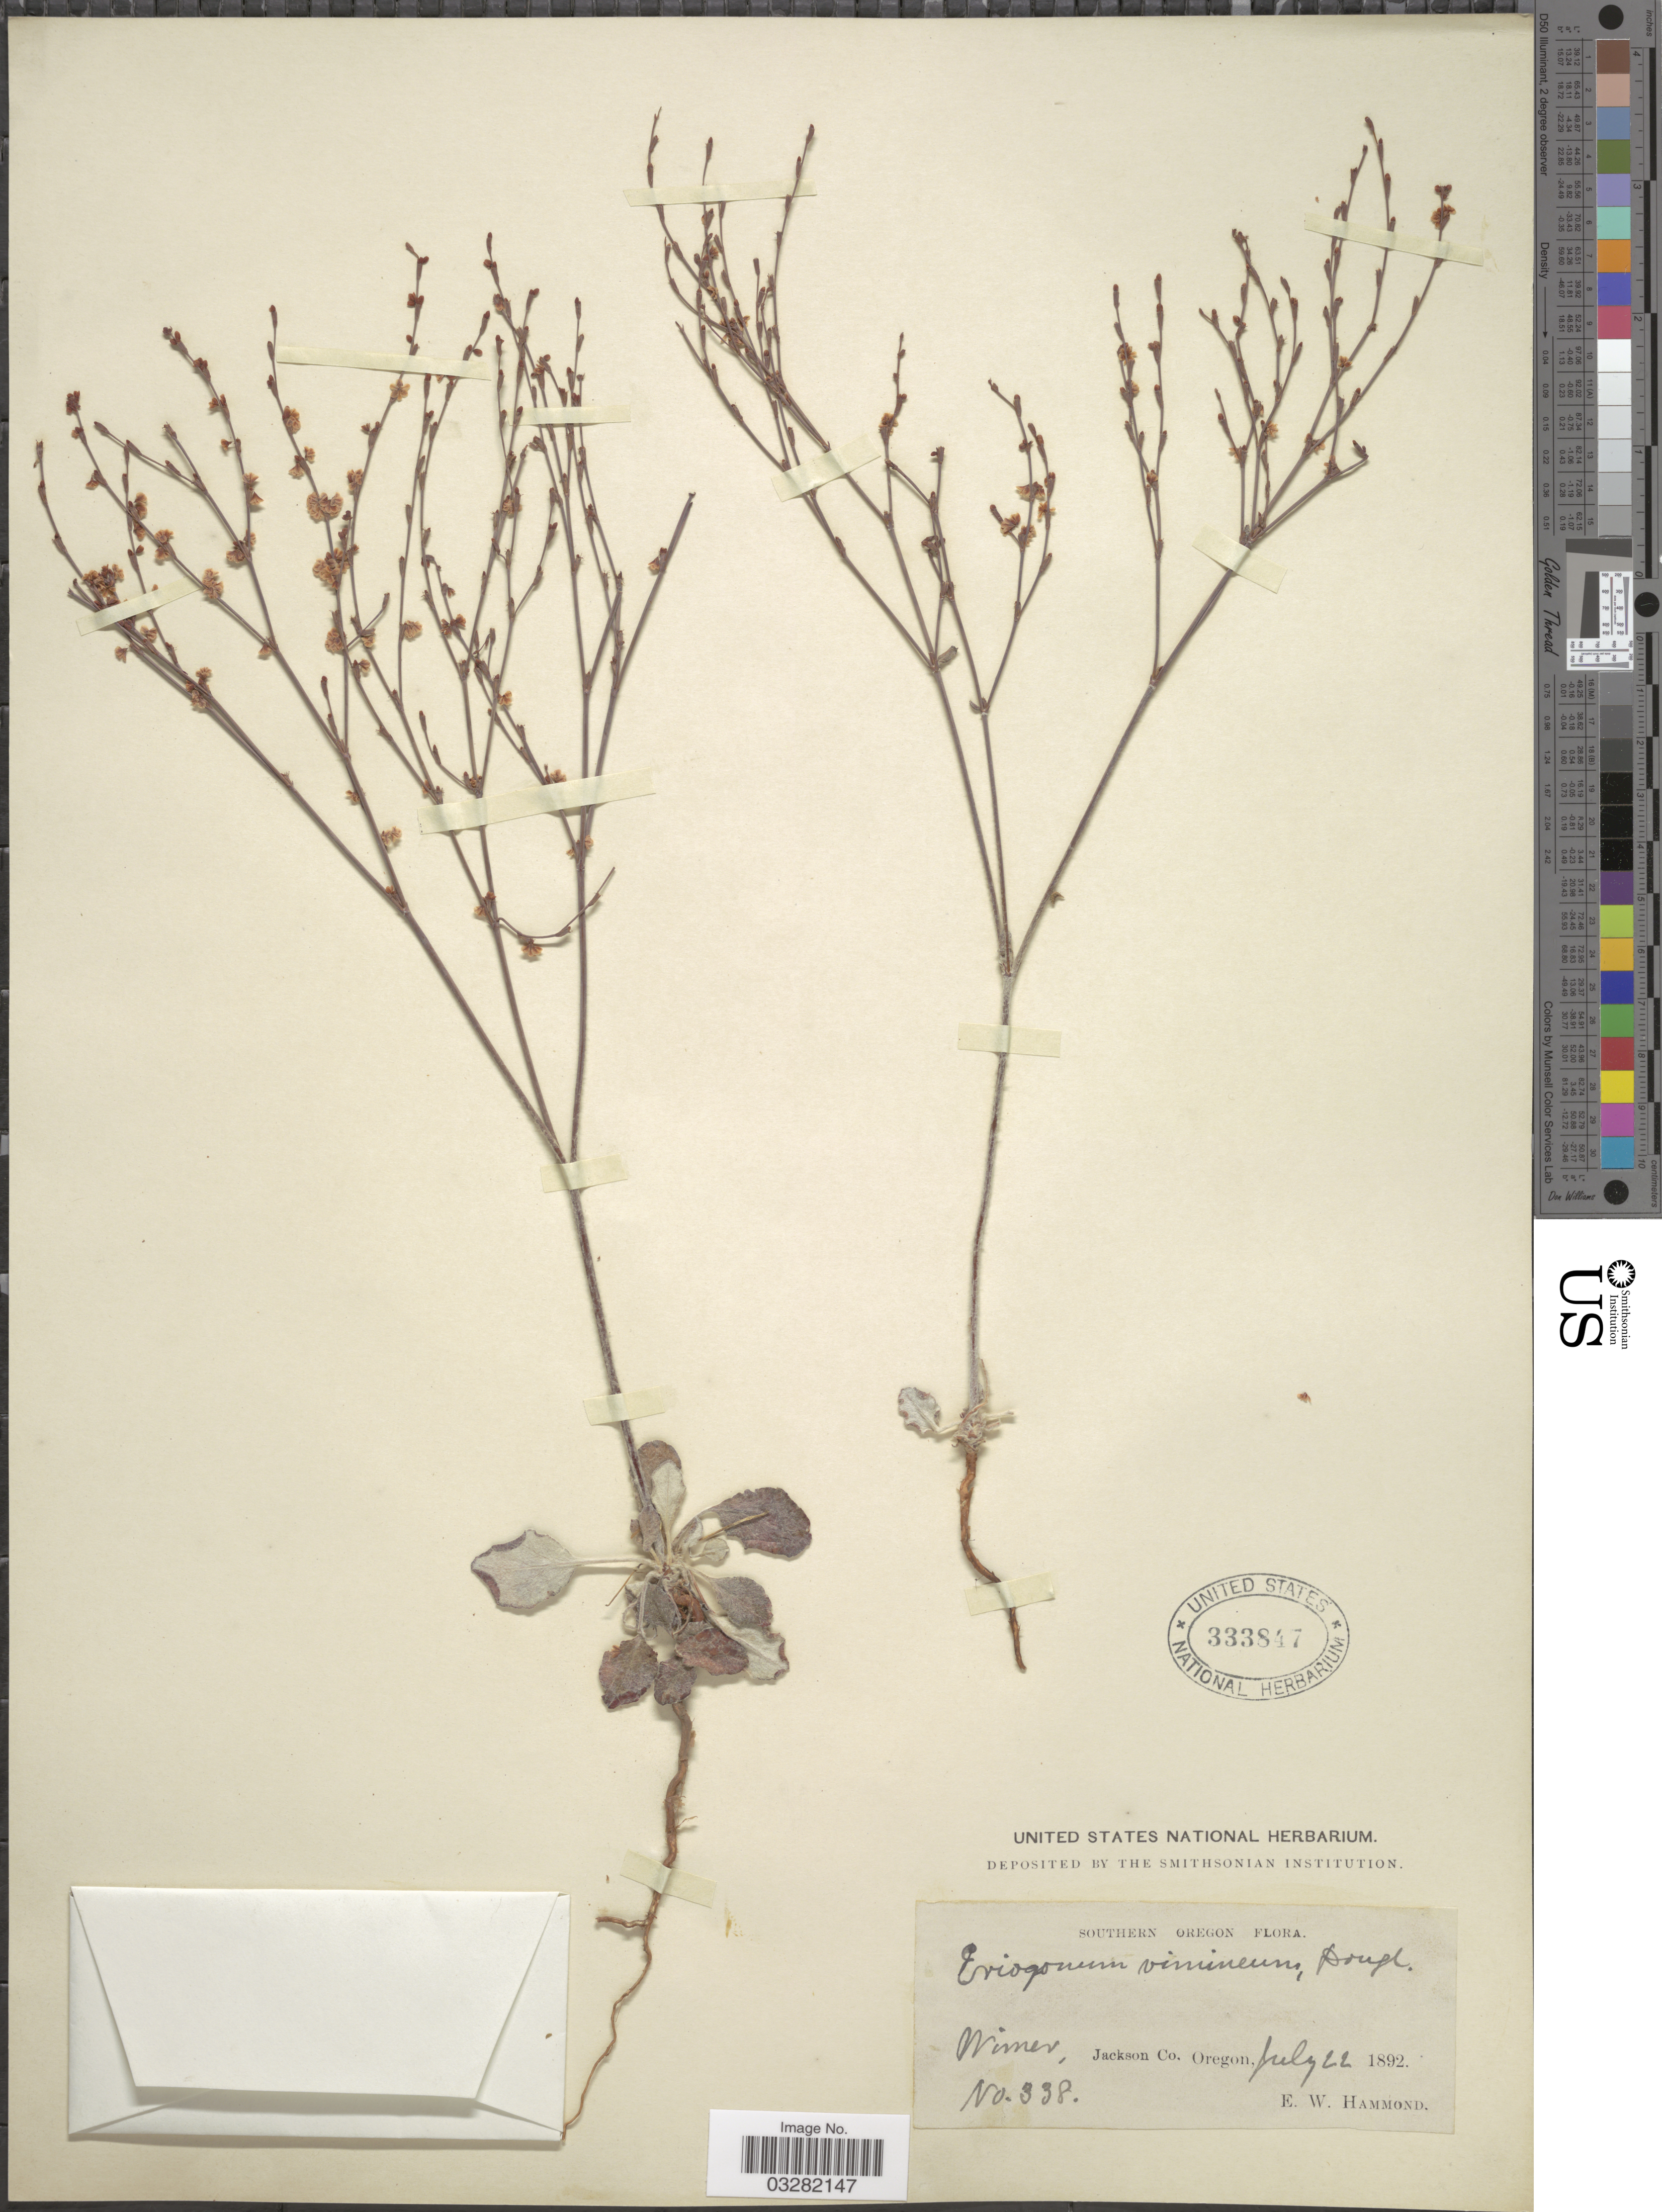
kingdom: Plantae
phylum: Tracheophyta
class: Magnoliopsida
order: Caryophyllales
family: Polygonaceae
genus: Eriogonum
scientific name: Eriogonum vimineum var. vimineum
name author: Douglas ex Benth.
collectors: E. Hammond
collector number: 338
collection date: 1892-07-22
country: United States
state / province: Oregon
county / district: Jackson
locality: Southern Oregon. Wimer, Jackson Co.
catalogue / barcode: US 333847